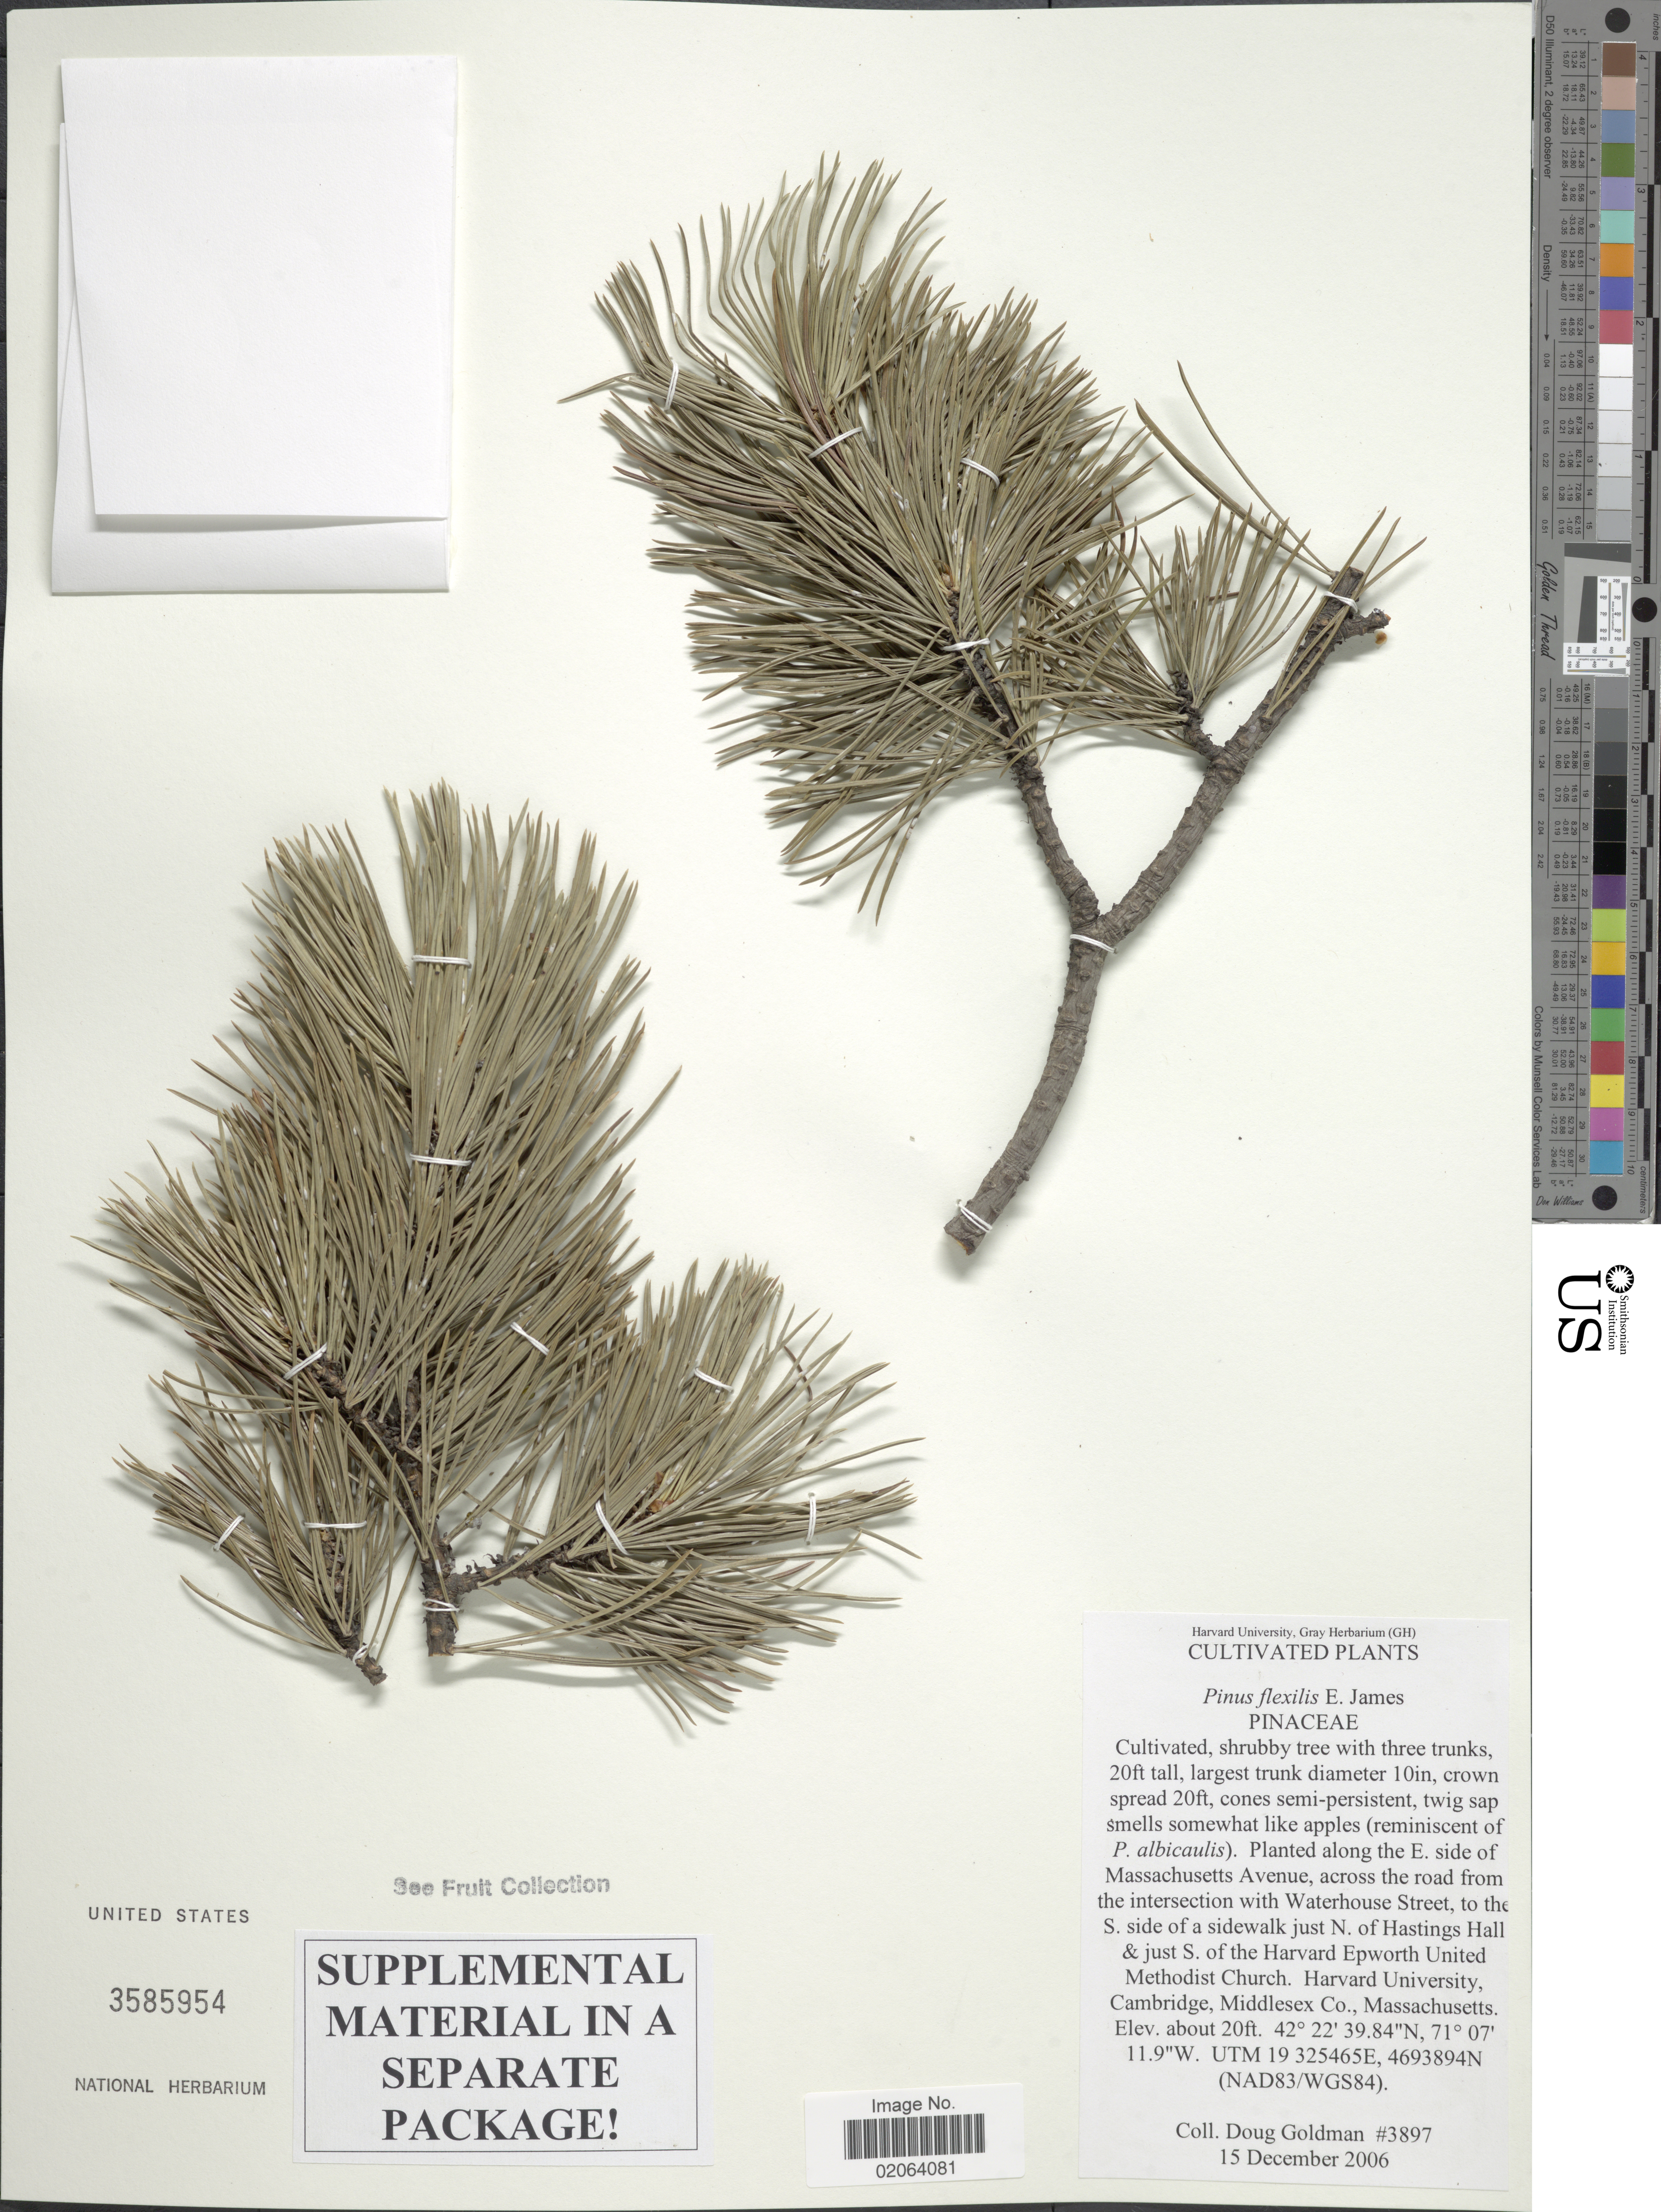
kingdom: Plantae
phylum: Tracheophyta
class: Pinopsida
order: Pinales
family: Pinaceae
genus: Pinus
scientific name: Pinus flexilis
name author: E. James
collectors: D. Goldman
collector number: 3897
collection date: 2006-12-15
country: United States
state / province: Massachusetts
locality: Along the E. side of Massachusetts Avenue, across the road from the intersection with Waterhouse Street, to the S. side of a sidewalk just N. of Hastings Hall & just S. of the Harvard Epworth United Methodist Church, Harvard University, Cambridge, Middlesex Co.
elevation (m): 6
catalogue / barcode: US 3585954